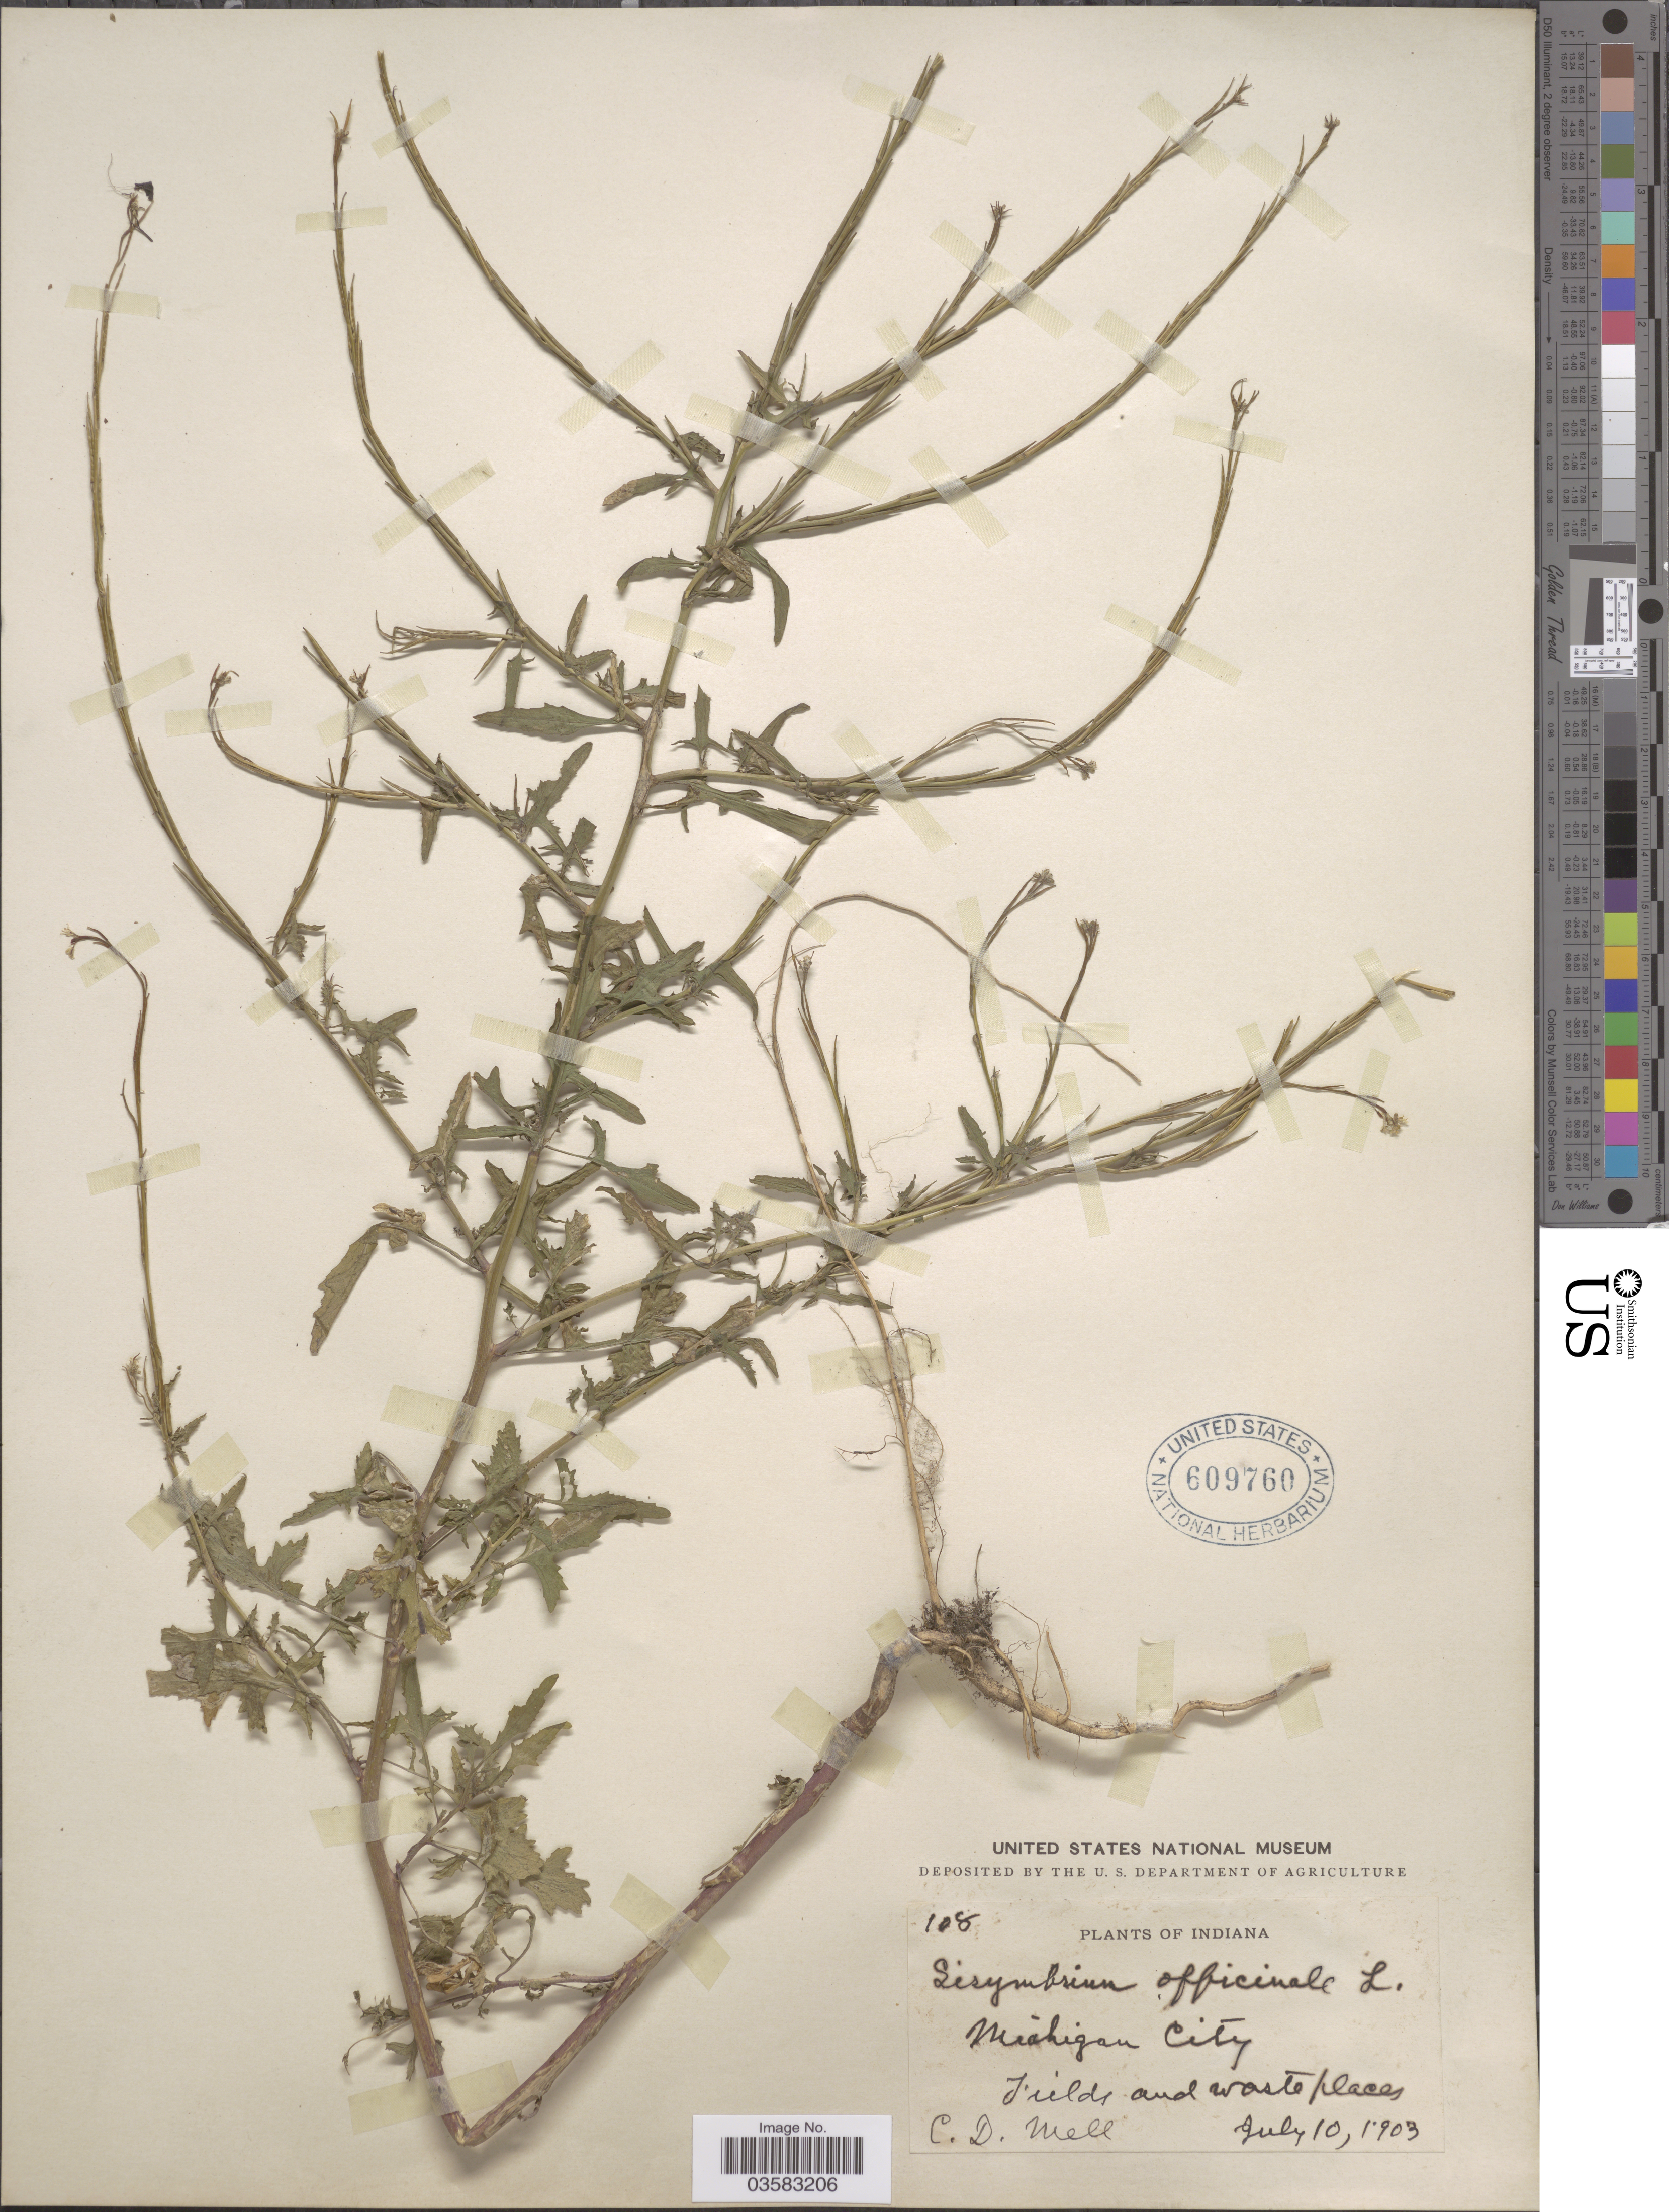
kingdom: Plantae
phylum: Tracheophyta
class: Magnoliopsida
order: Brassicales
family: Brassicaceae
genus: Sisymbrium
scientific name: Sisymbrium officinale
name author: (L.) Scop.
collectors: C. D. Mell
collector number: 108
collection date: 1903-07-10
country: United States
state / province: Indiana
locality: Michigan City. Fields and waste places.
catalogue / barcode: US 609760